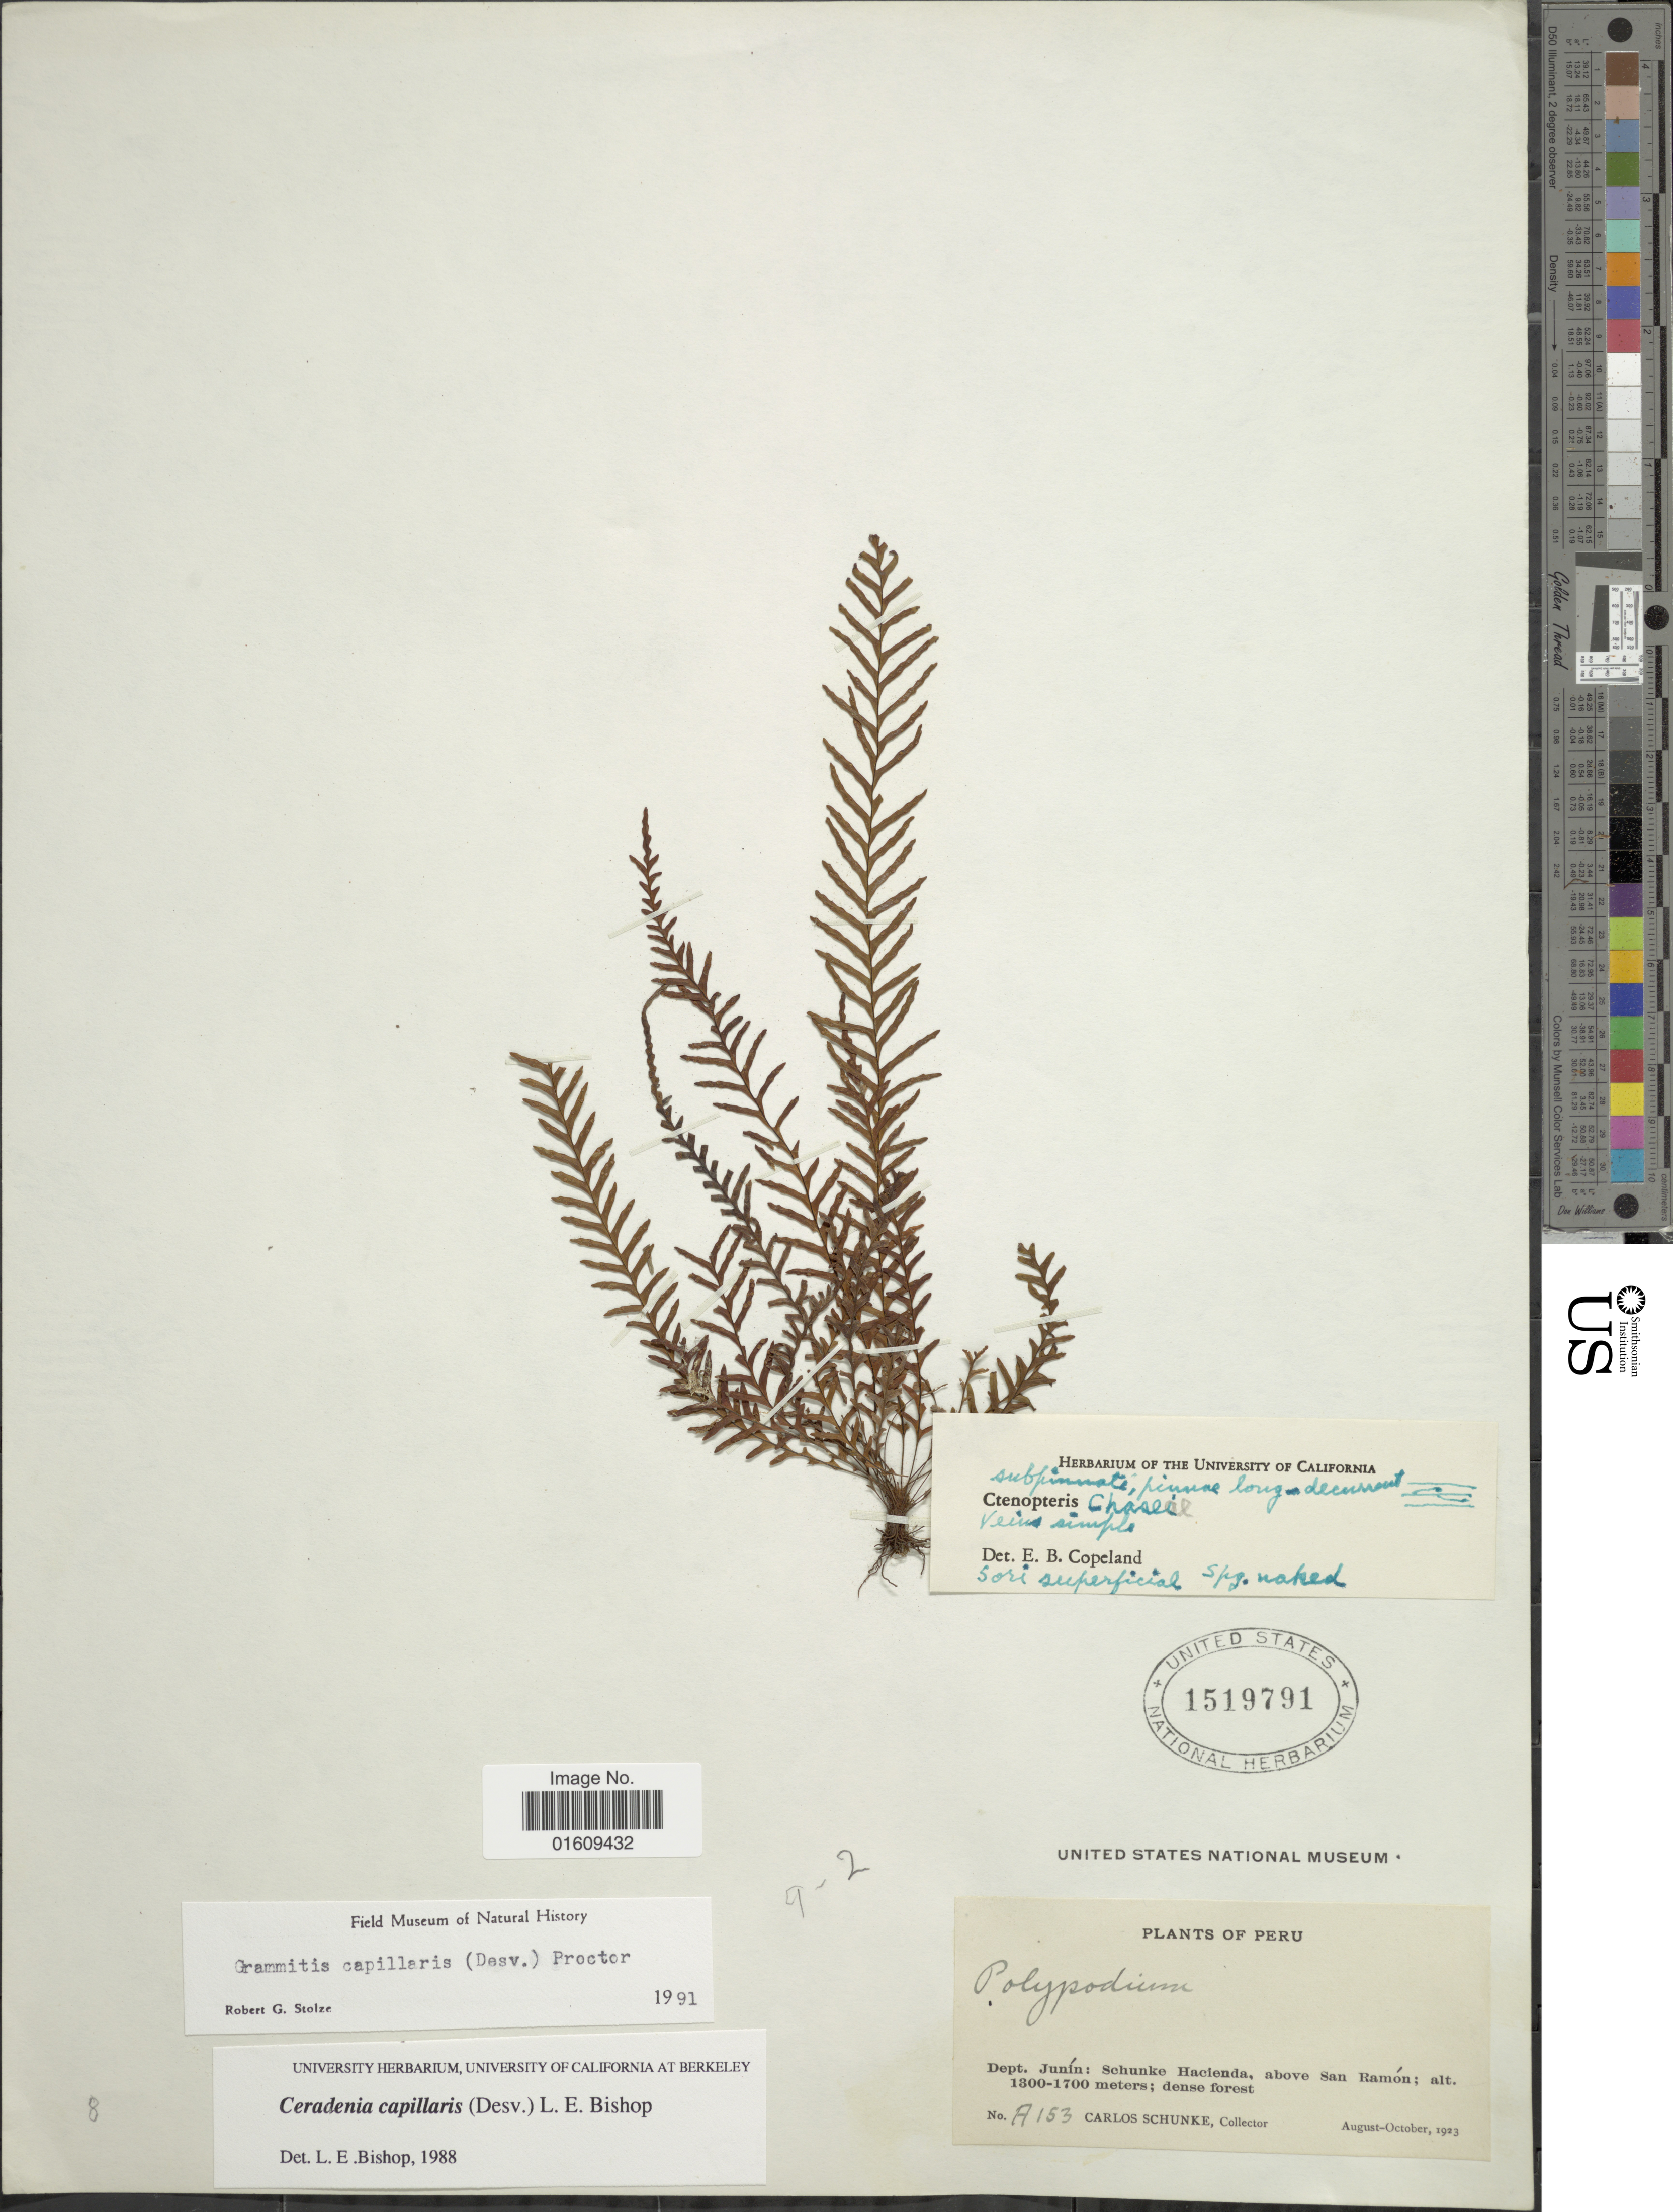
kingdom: Plantae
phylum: Tracheophyta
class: Polypodiopsida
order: Polypodiales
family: Polypodiaceae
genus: Ceradenia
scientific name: Ceradenia capillaris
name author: (Desv.) L.E. Bishop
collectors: C. Schunke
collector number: A153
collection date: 1923-08/1923-10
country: Peru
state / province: Junín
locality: Peru, Dept. Junín: Schunke Hacienda, above San Ramón.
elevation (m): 1300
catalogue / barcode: US 1519791